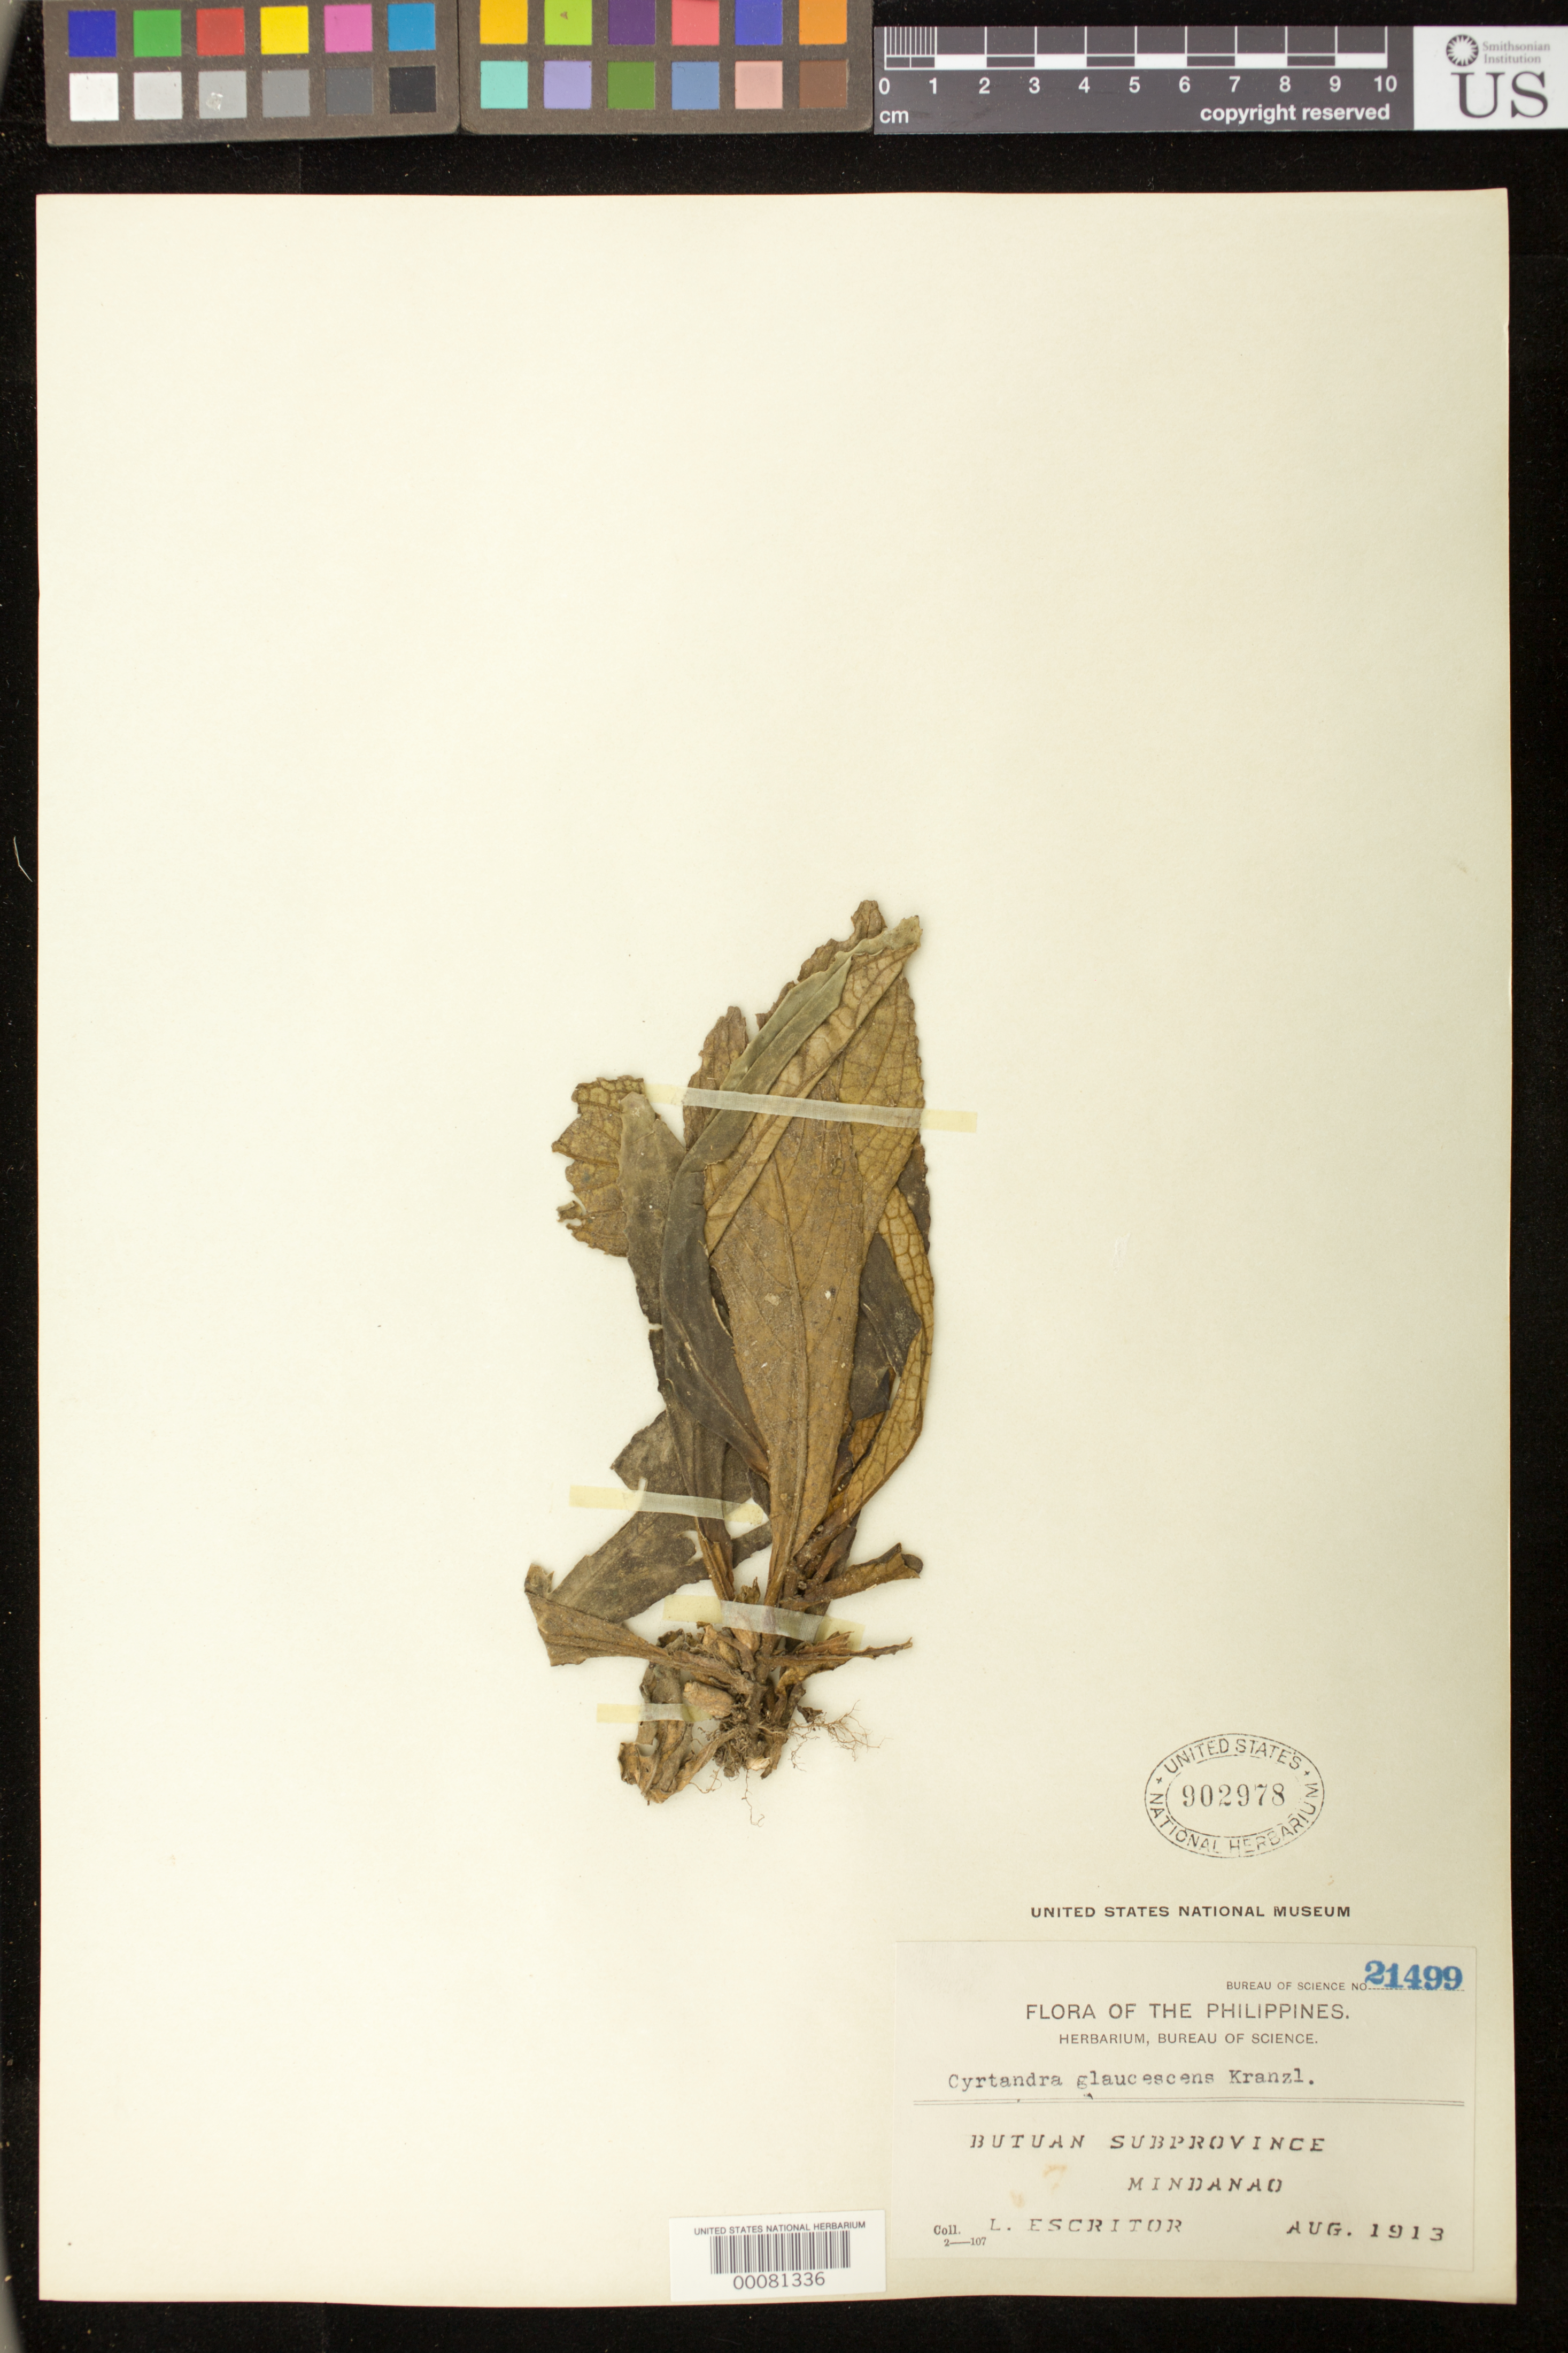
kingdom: Plantae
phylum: Tracheophyta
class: Magnoliopsida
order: Lamiales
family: Gesneriaceae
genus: Cyrtandra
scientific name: Cyrtandra pallidifolia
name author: Kraenzl.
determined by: Skog, Laurence E.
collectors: L. Escritor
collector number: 21499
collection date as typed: Aug 1913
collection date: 1913-08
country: Philippines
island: Mindanao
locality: Butuan subprovince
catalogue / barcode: US 902978